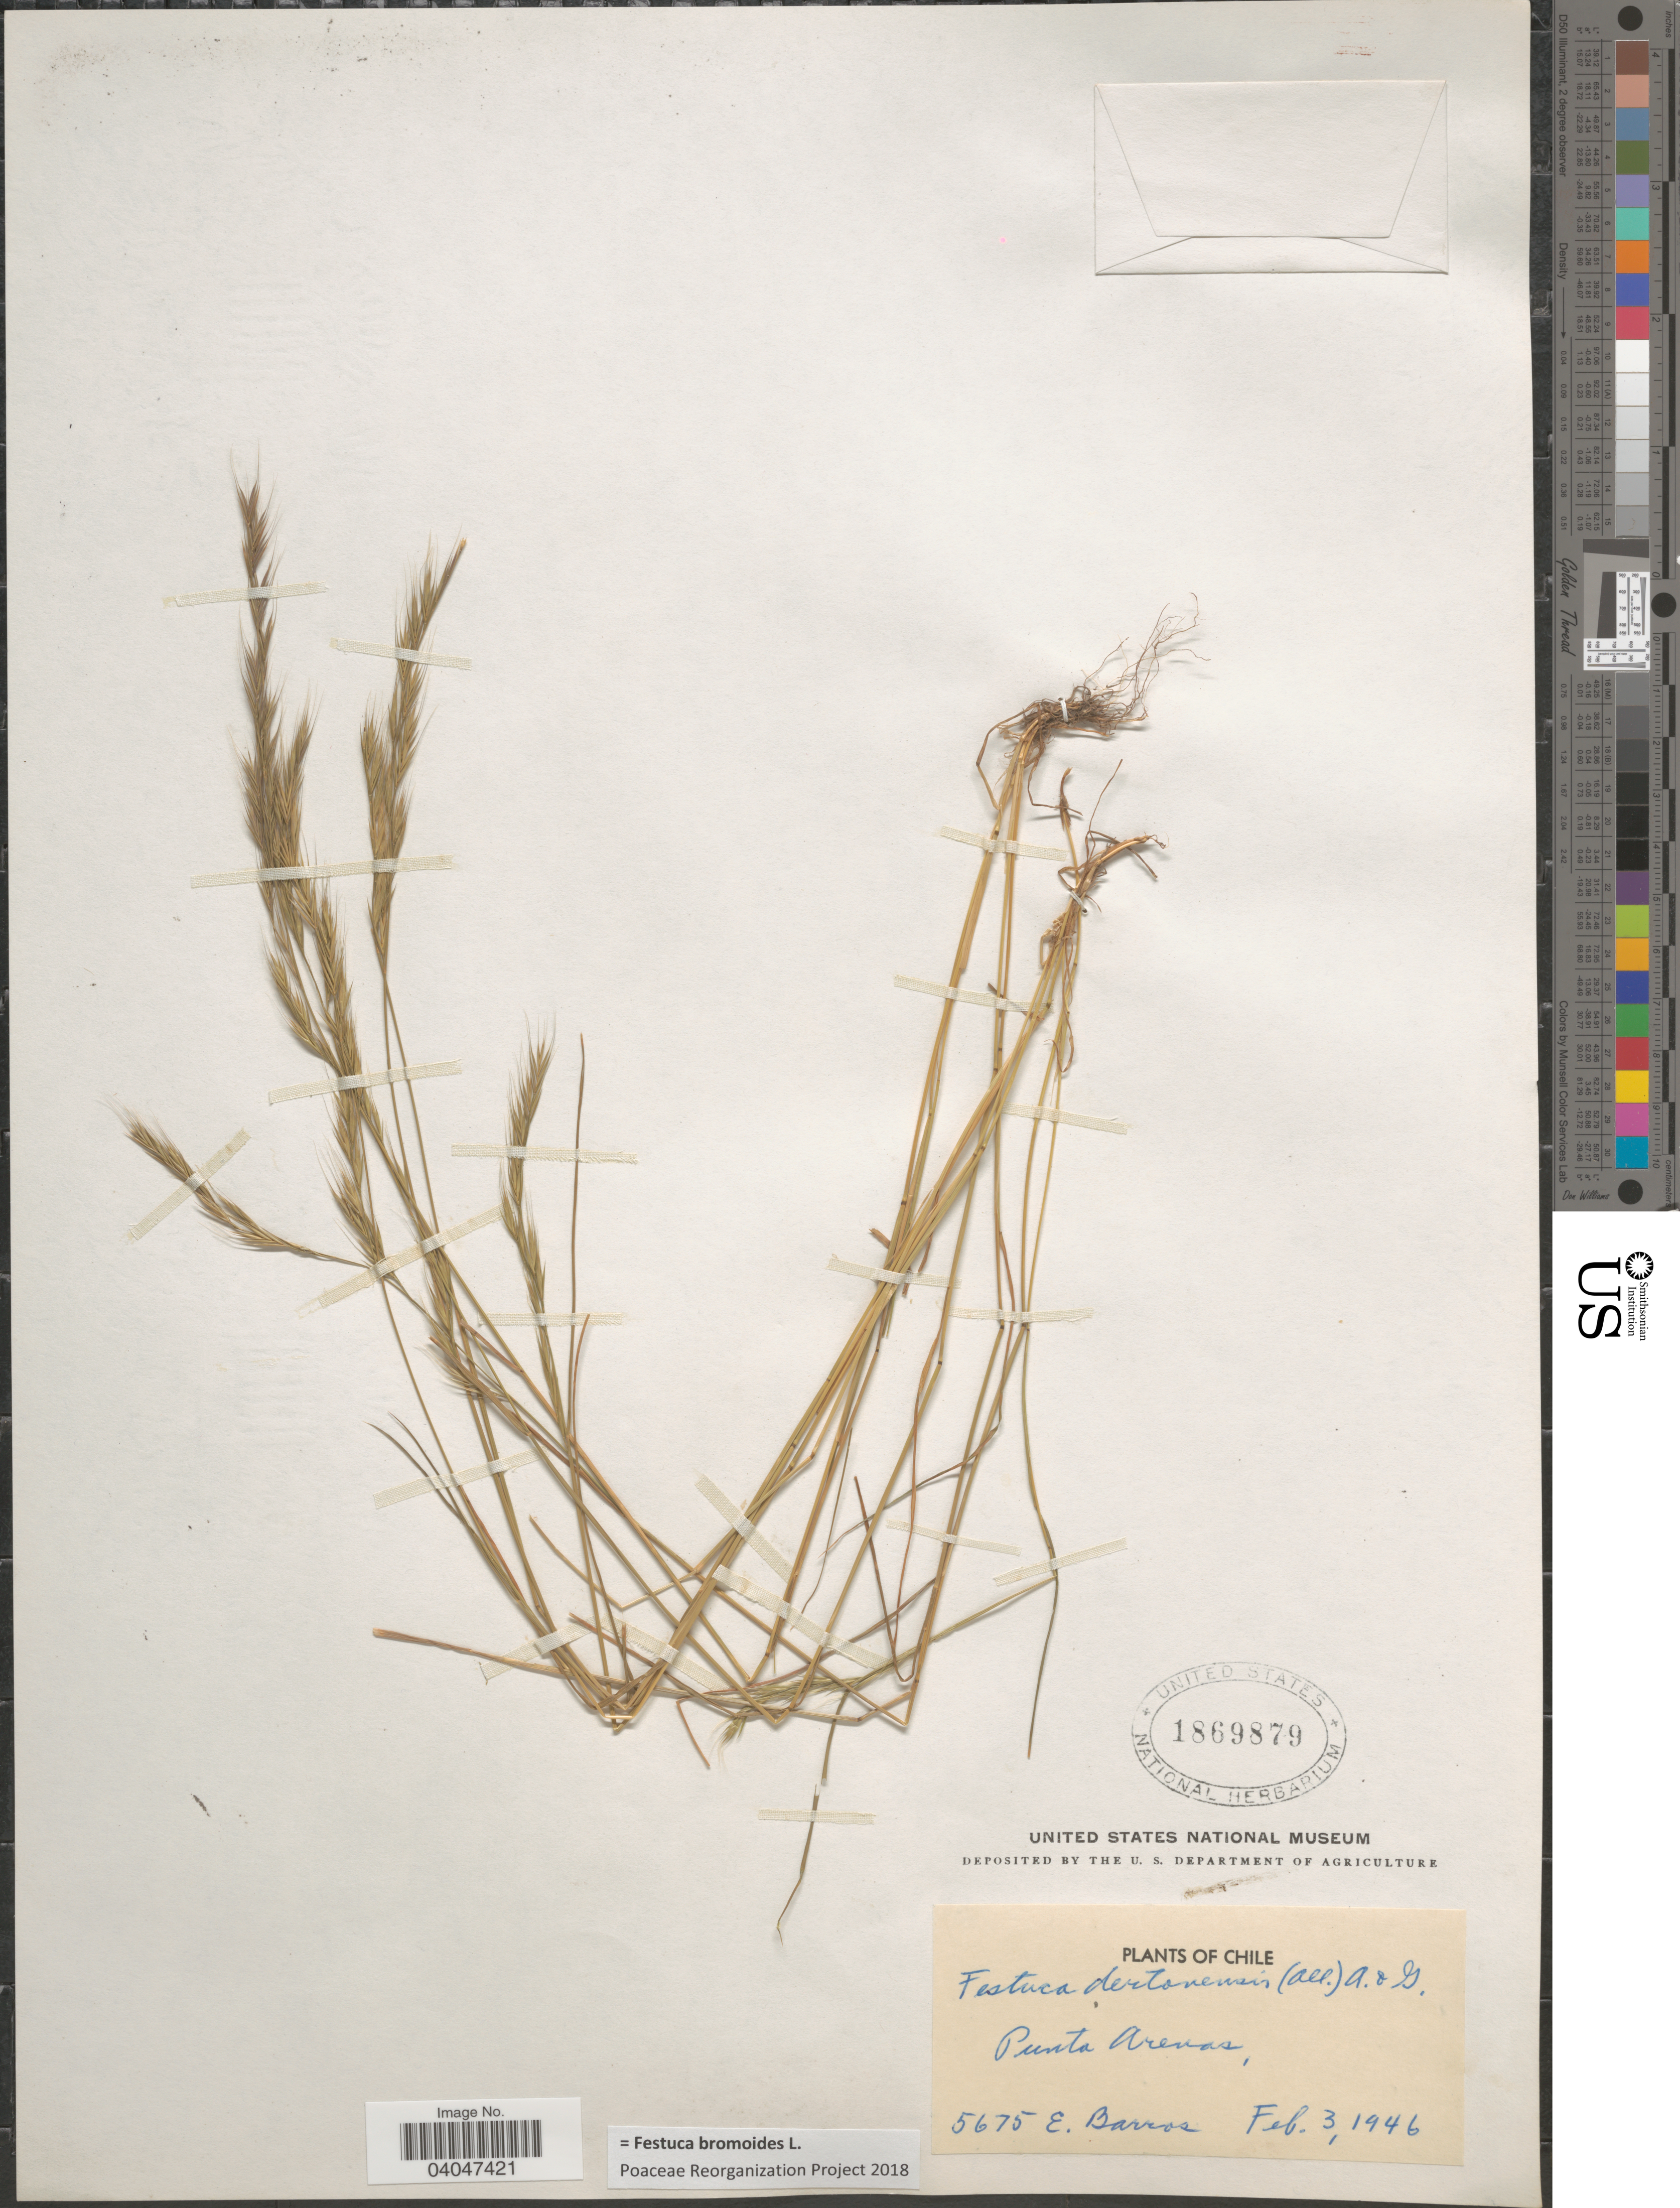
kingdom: Plantae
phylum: Tracheophyta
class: Liliopsida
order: Poales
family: Poaceae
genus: Festuca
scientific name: Festuca bromoides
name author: L.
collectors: E. Barros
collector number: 5675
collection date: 1946-02-03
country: Chile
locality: Punta Arenas.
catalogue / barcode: US 1869879